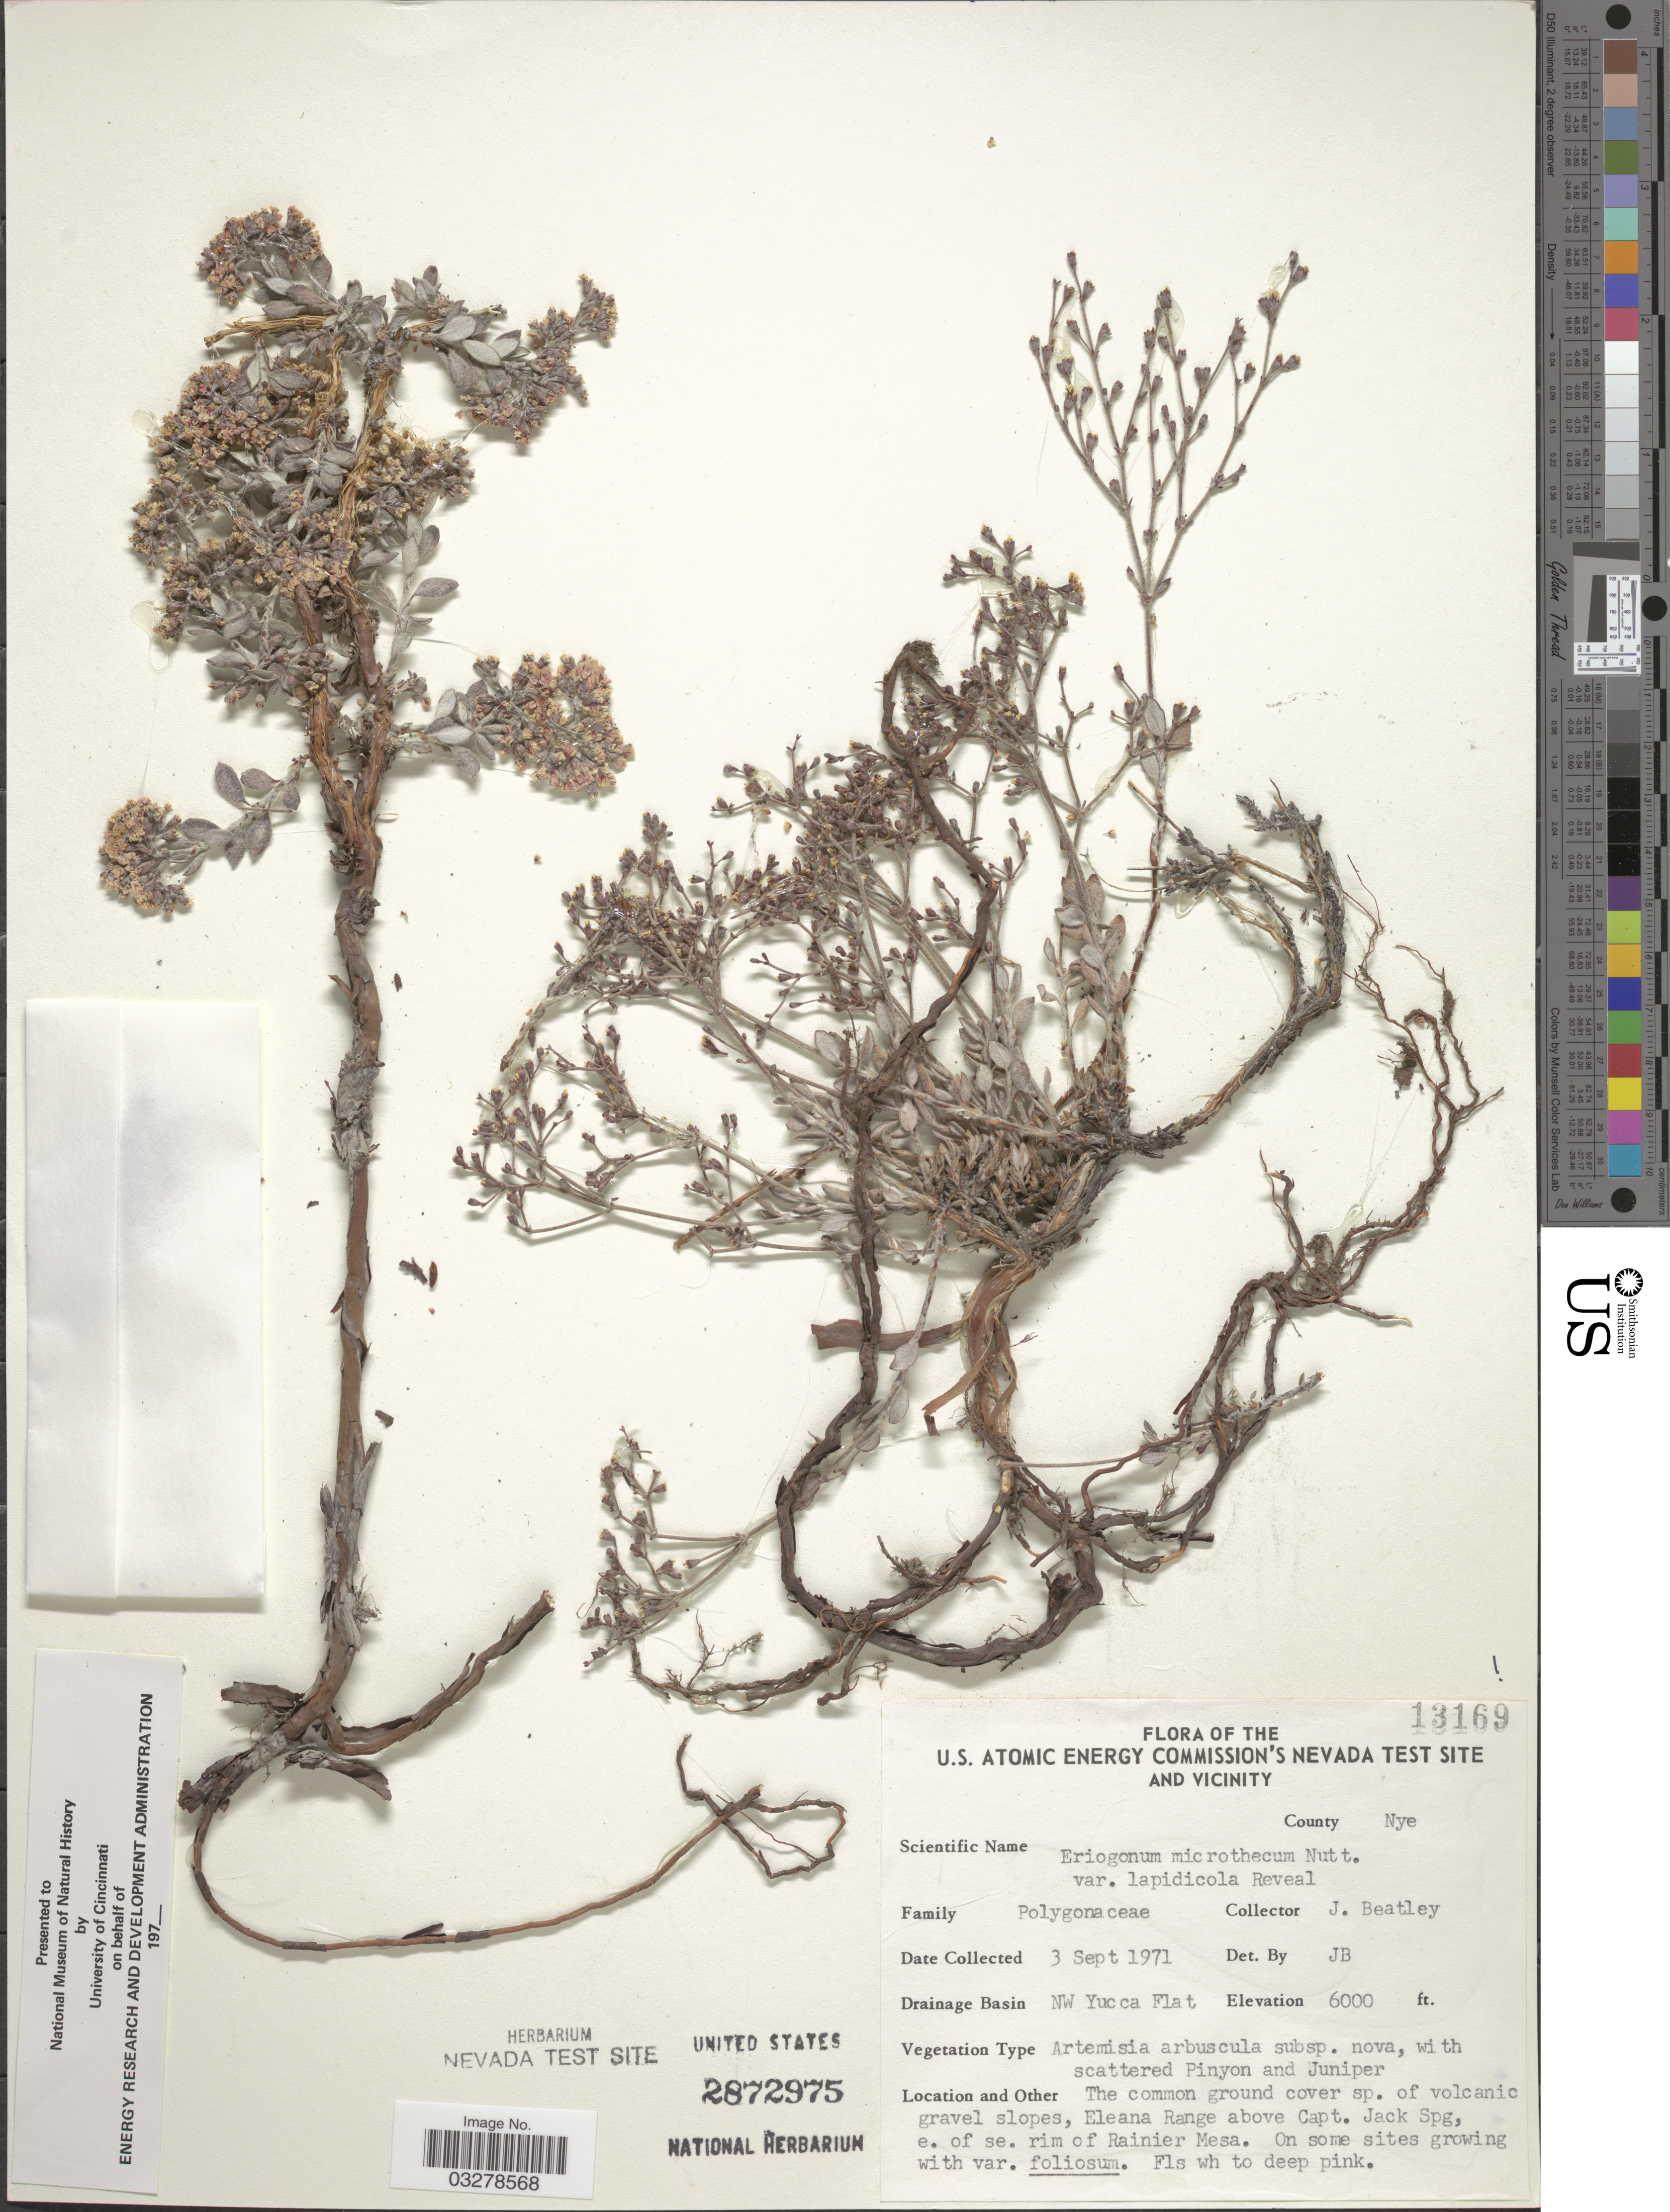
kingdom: Plantae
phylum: Tracheophyta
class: Magnoliopsida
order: Caryophyllales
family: Polygonaceae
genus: Eriogonum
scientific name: Eriogonum microtheca var. lapidicola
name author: Reveal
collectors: J. C. Beatley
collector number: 13169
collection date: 1971-09-03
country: United States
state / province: Nevada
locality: U.S. Atomic Energy Commission's Nevada Test Site and Vicinity. County Nye. Drainage Basin NW Yucca Flat. Eleana Range above Capt. Jack Spg, e. of se. rim of Rainier Mesa.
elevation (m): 1829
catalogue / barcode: US 2872975